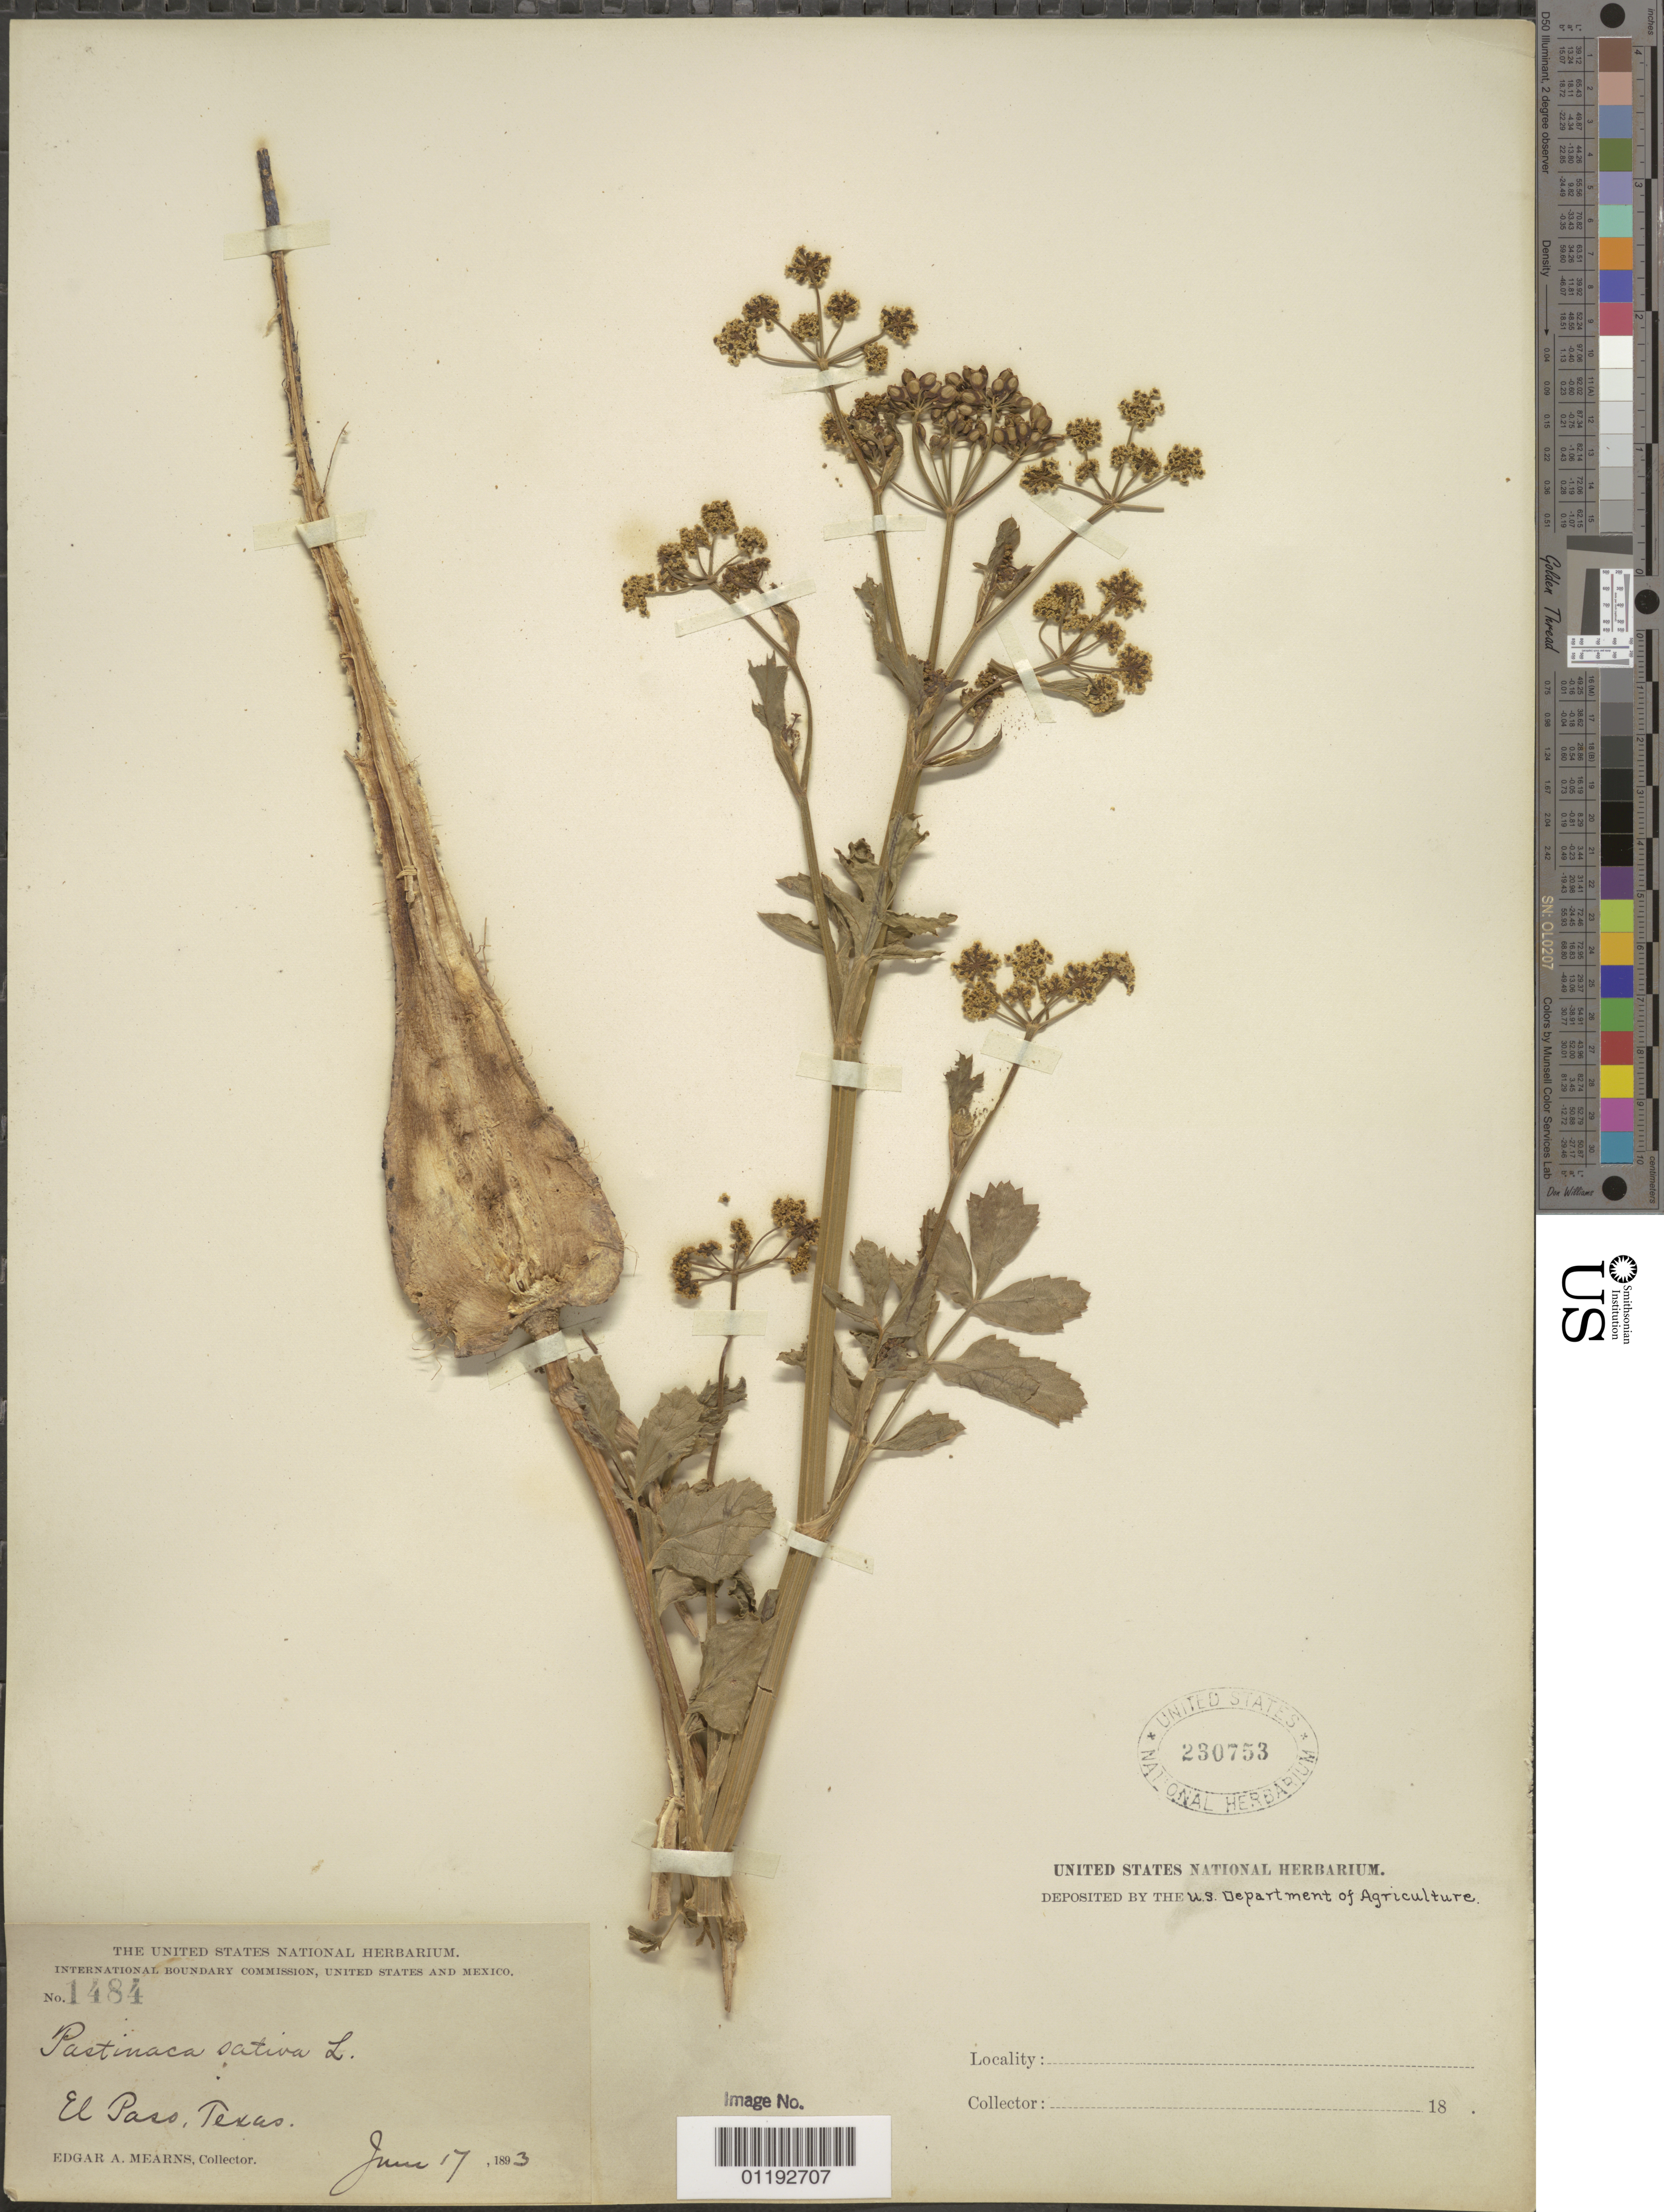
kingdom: Plantae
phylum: Tracheophyta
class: Magnoliopsida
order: Apiales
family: Apiaceae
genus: Pastinaca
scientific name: Pastinaca sativa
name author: L.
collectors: E. A. Mearns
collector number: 1484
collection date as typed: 17 Jun 1893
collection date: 1893-06-17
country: United States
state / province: Texas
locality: El Paso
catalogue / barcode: US 230753